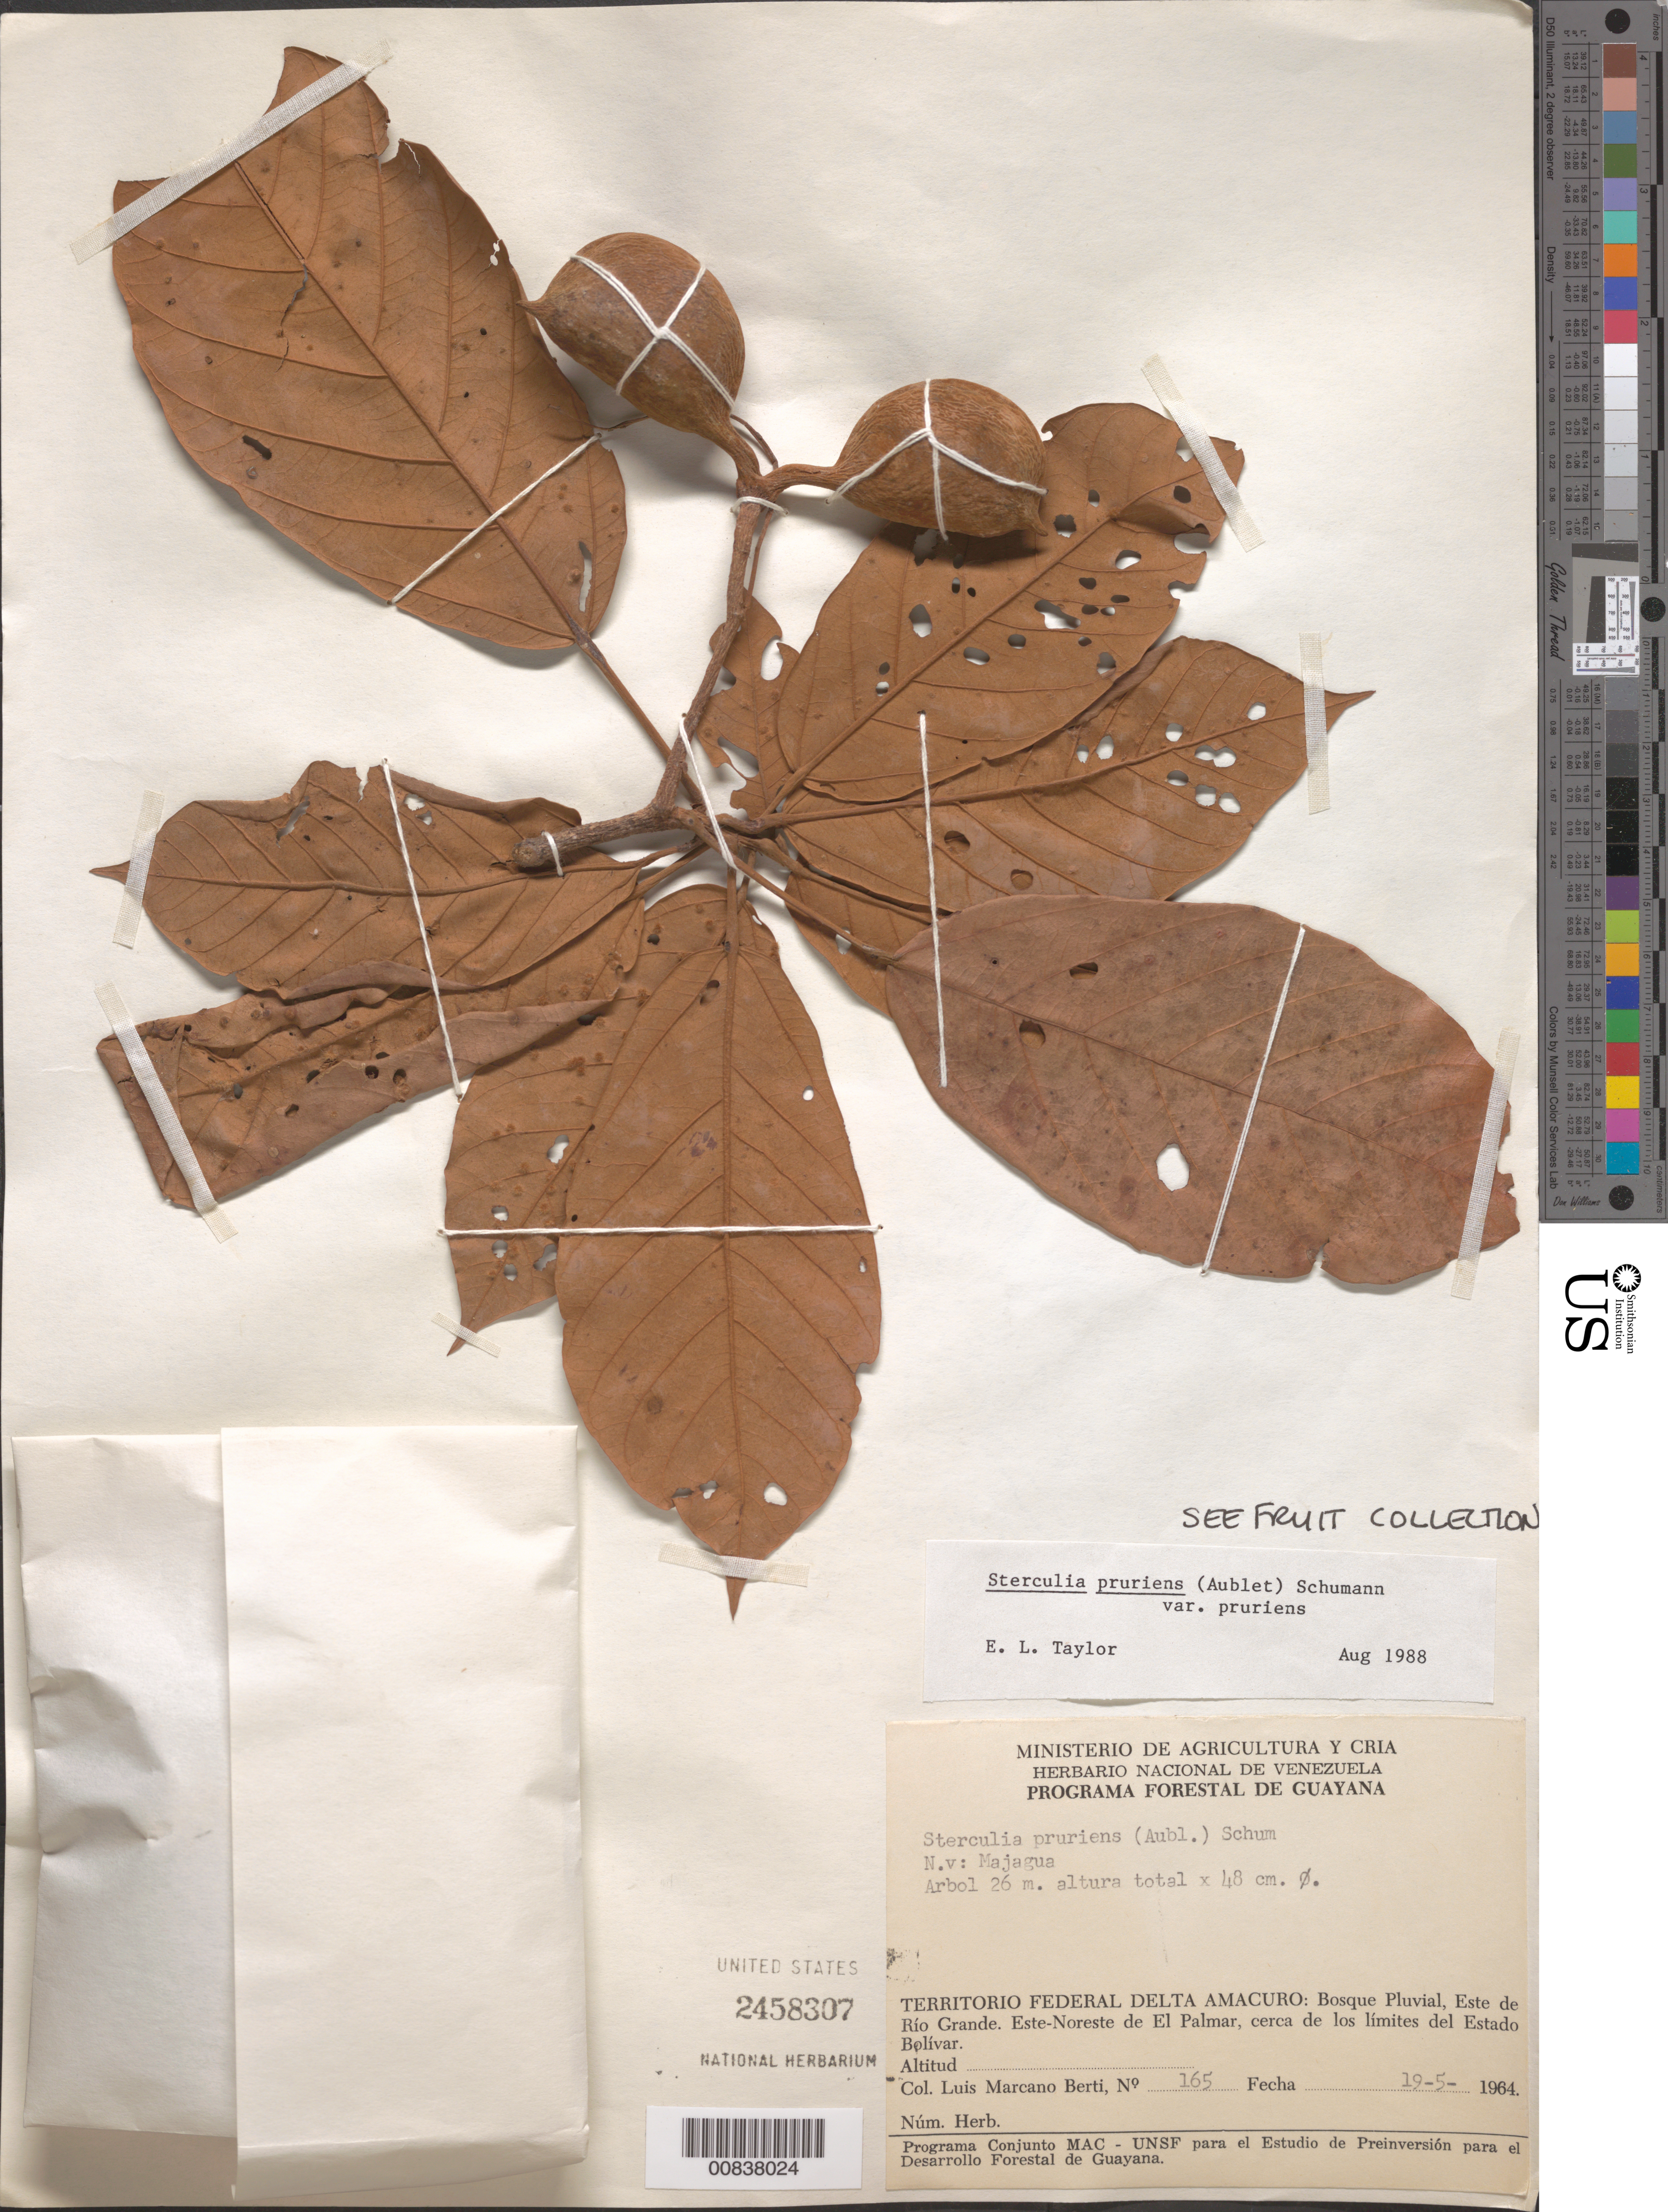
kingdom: Plantae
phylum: Tracheophyta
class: Magnoliopsida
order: Malvales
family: Malvaceae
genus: Sterculia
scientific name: Sterculia pruriens var. pruriens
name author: (Aubl.) K. Schum.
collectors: L. Marcano-Berti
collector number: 165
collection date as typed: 19 May 1964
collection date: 1964-05-19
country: Venezuela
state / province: Delta Amacuro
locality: Bosque Pluvial, Este de Río Grande. E-NE de El Palmar, cerca de los límites del Estado Bolívar.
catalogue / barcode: US 2458307